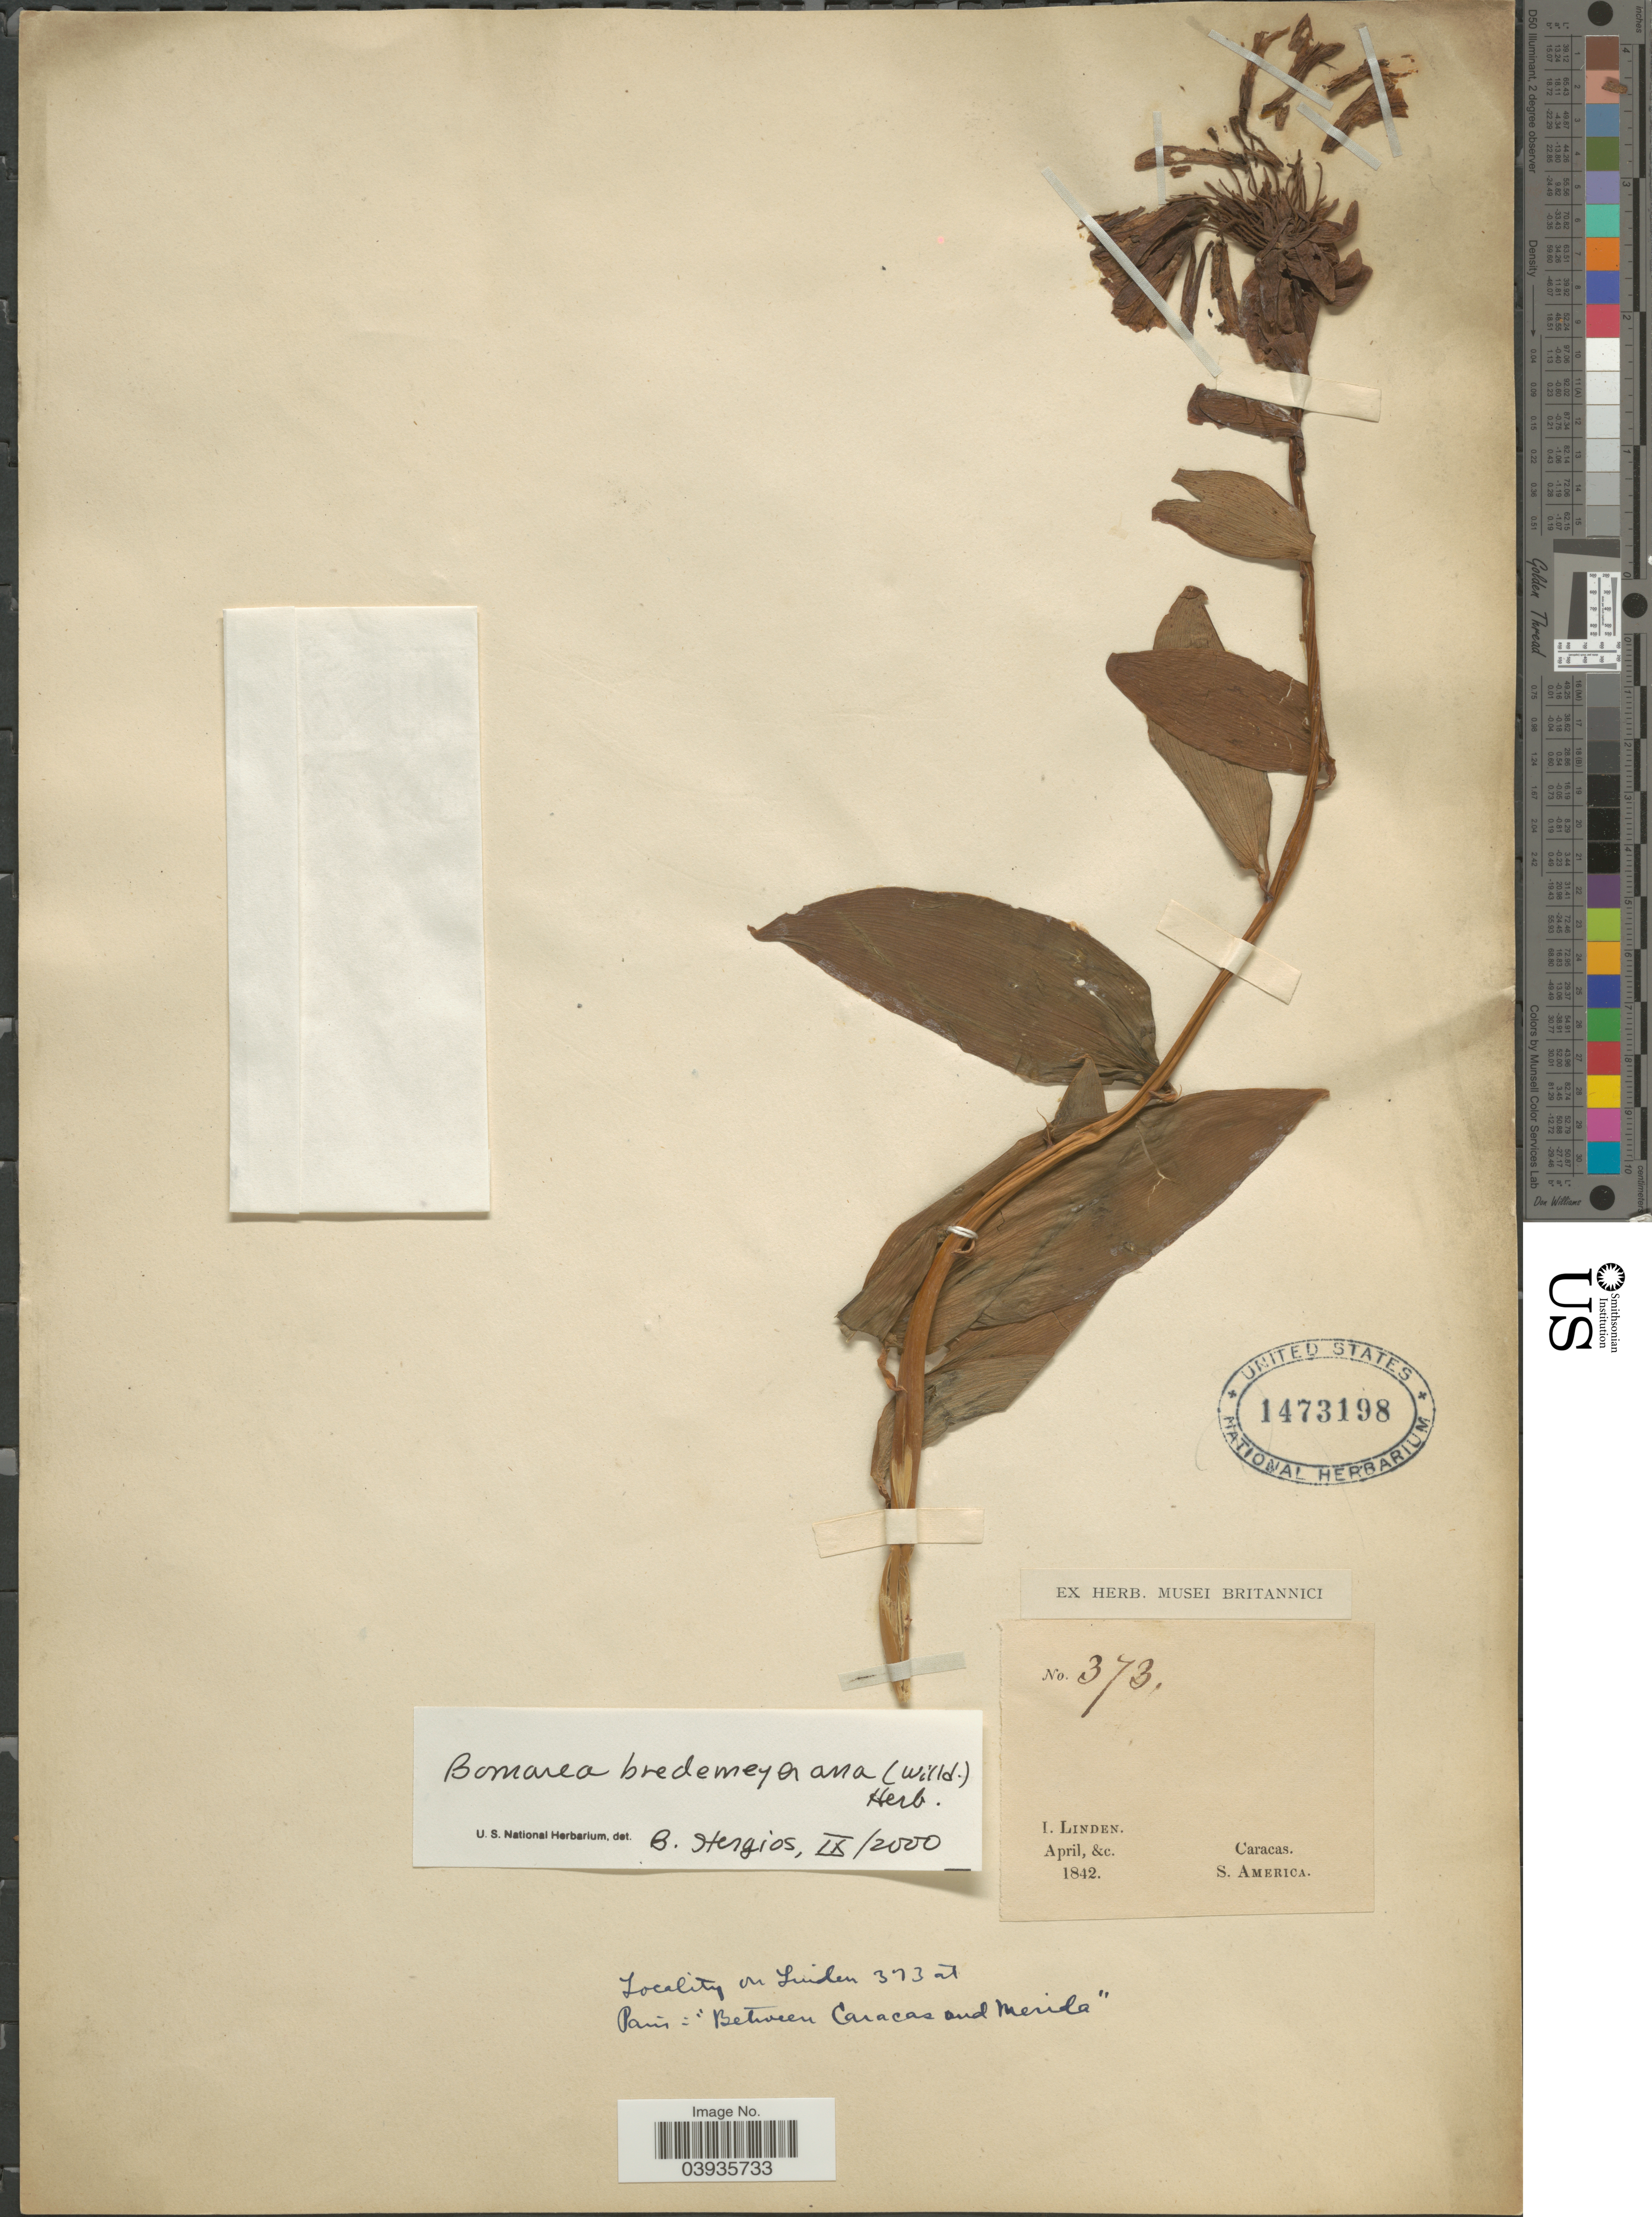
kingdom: Plantae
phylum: Tracheophyta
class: Liliopsida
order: Liliales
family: Alstroemeriaceae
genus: Bomarea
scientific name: Bomarea bredemeyeriana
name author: Herb.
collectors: I. Linden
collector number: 373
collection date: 1842-04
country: Venezuela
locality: Caracas, S. America.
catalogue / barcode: US 1473198